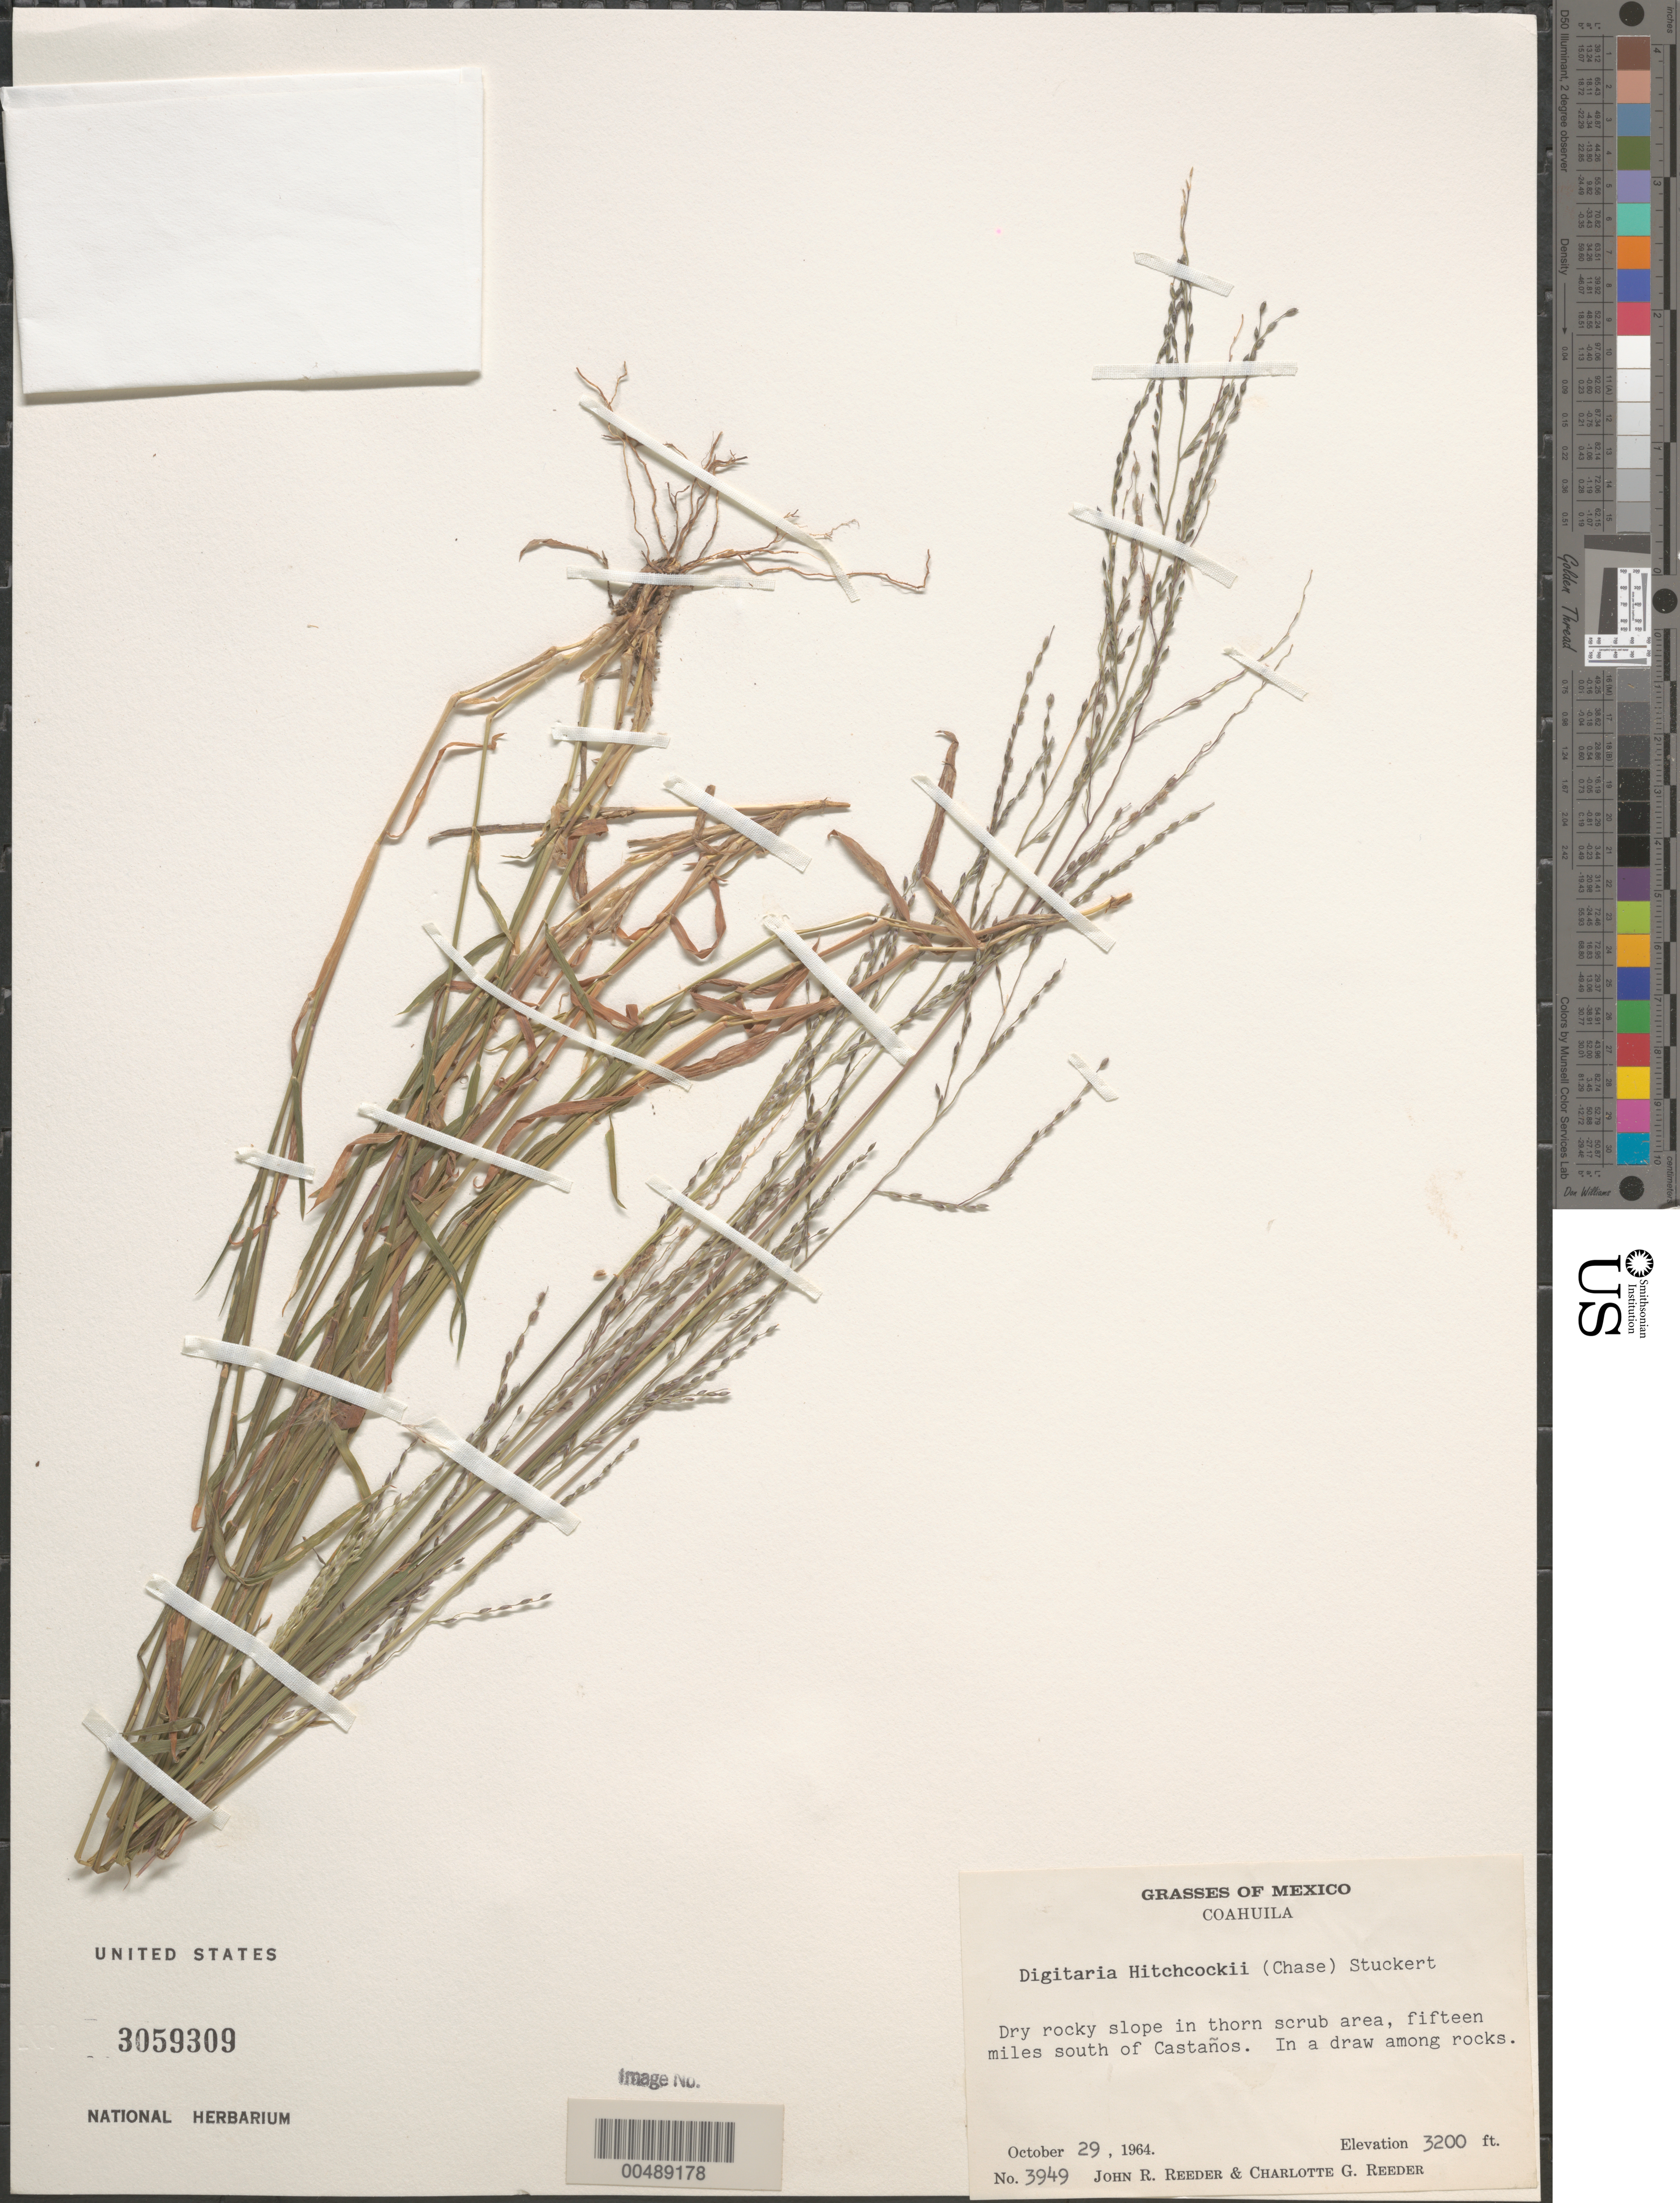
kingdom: Plantae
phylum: Tracheophyta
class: Liliopsida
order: Poales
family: Poaceae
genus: Digitaria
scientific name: Digitaria hitchcockii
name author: (Chase) Stuck.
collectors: J. R. Reeder & C. G. Reeder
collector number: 3949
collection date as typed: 29 Oct 1964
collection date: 1964-10-29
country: Mexico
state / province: Coahuila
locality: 15 mi S of Castaños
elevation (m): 975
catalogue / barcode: US 3059309